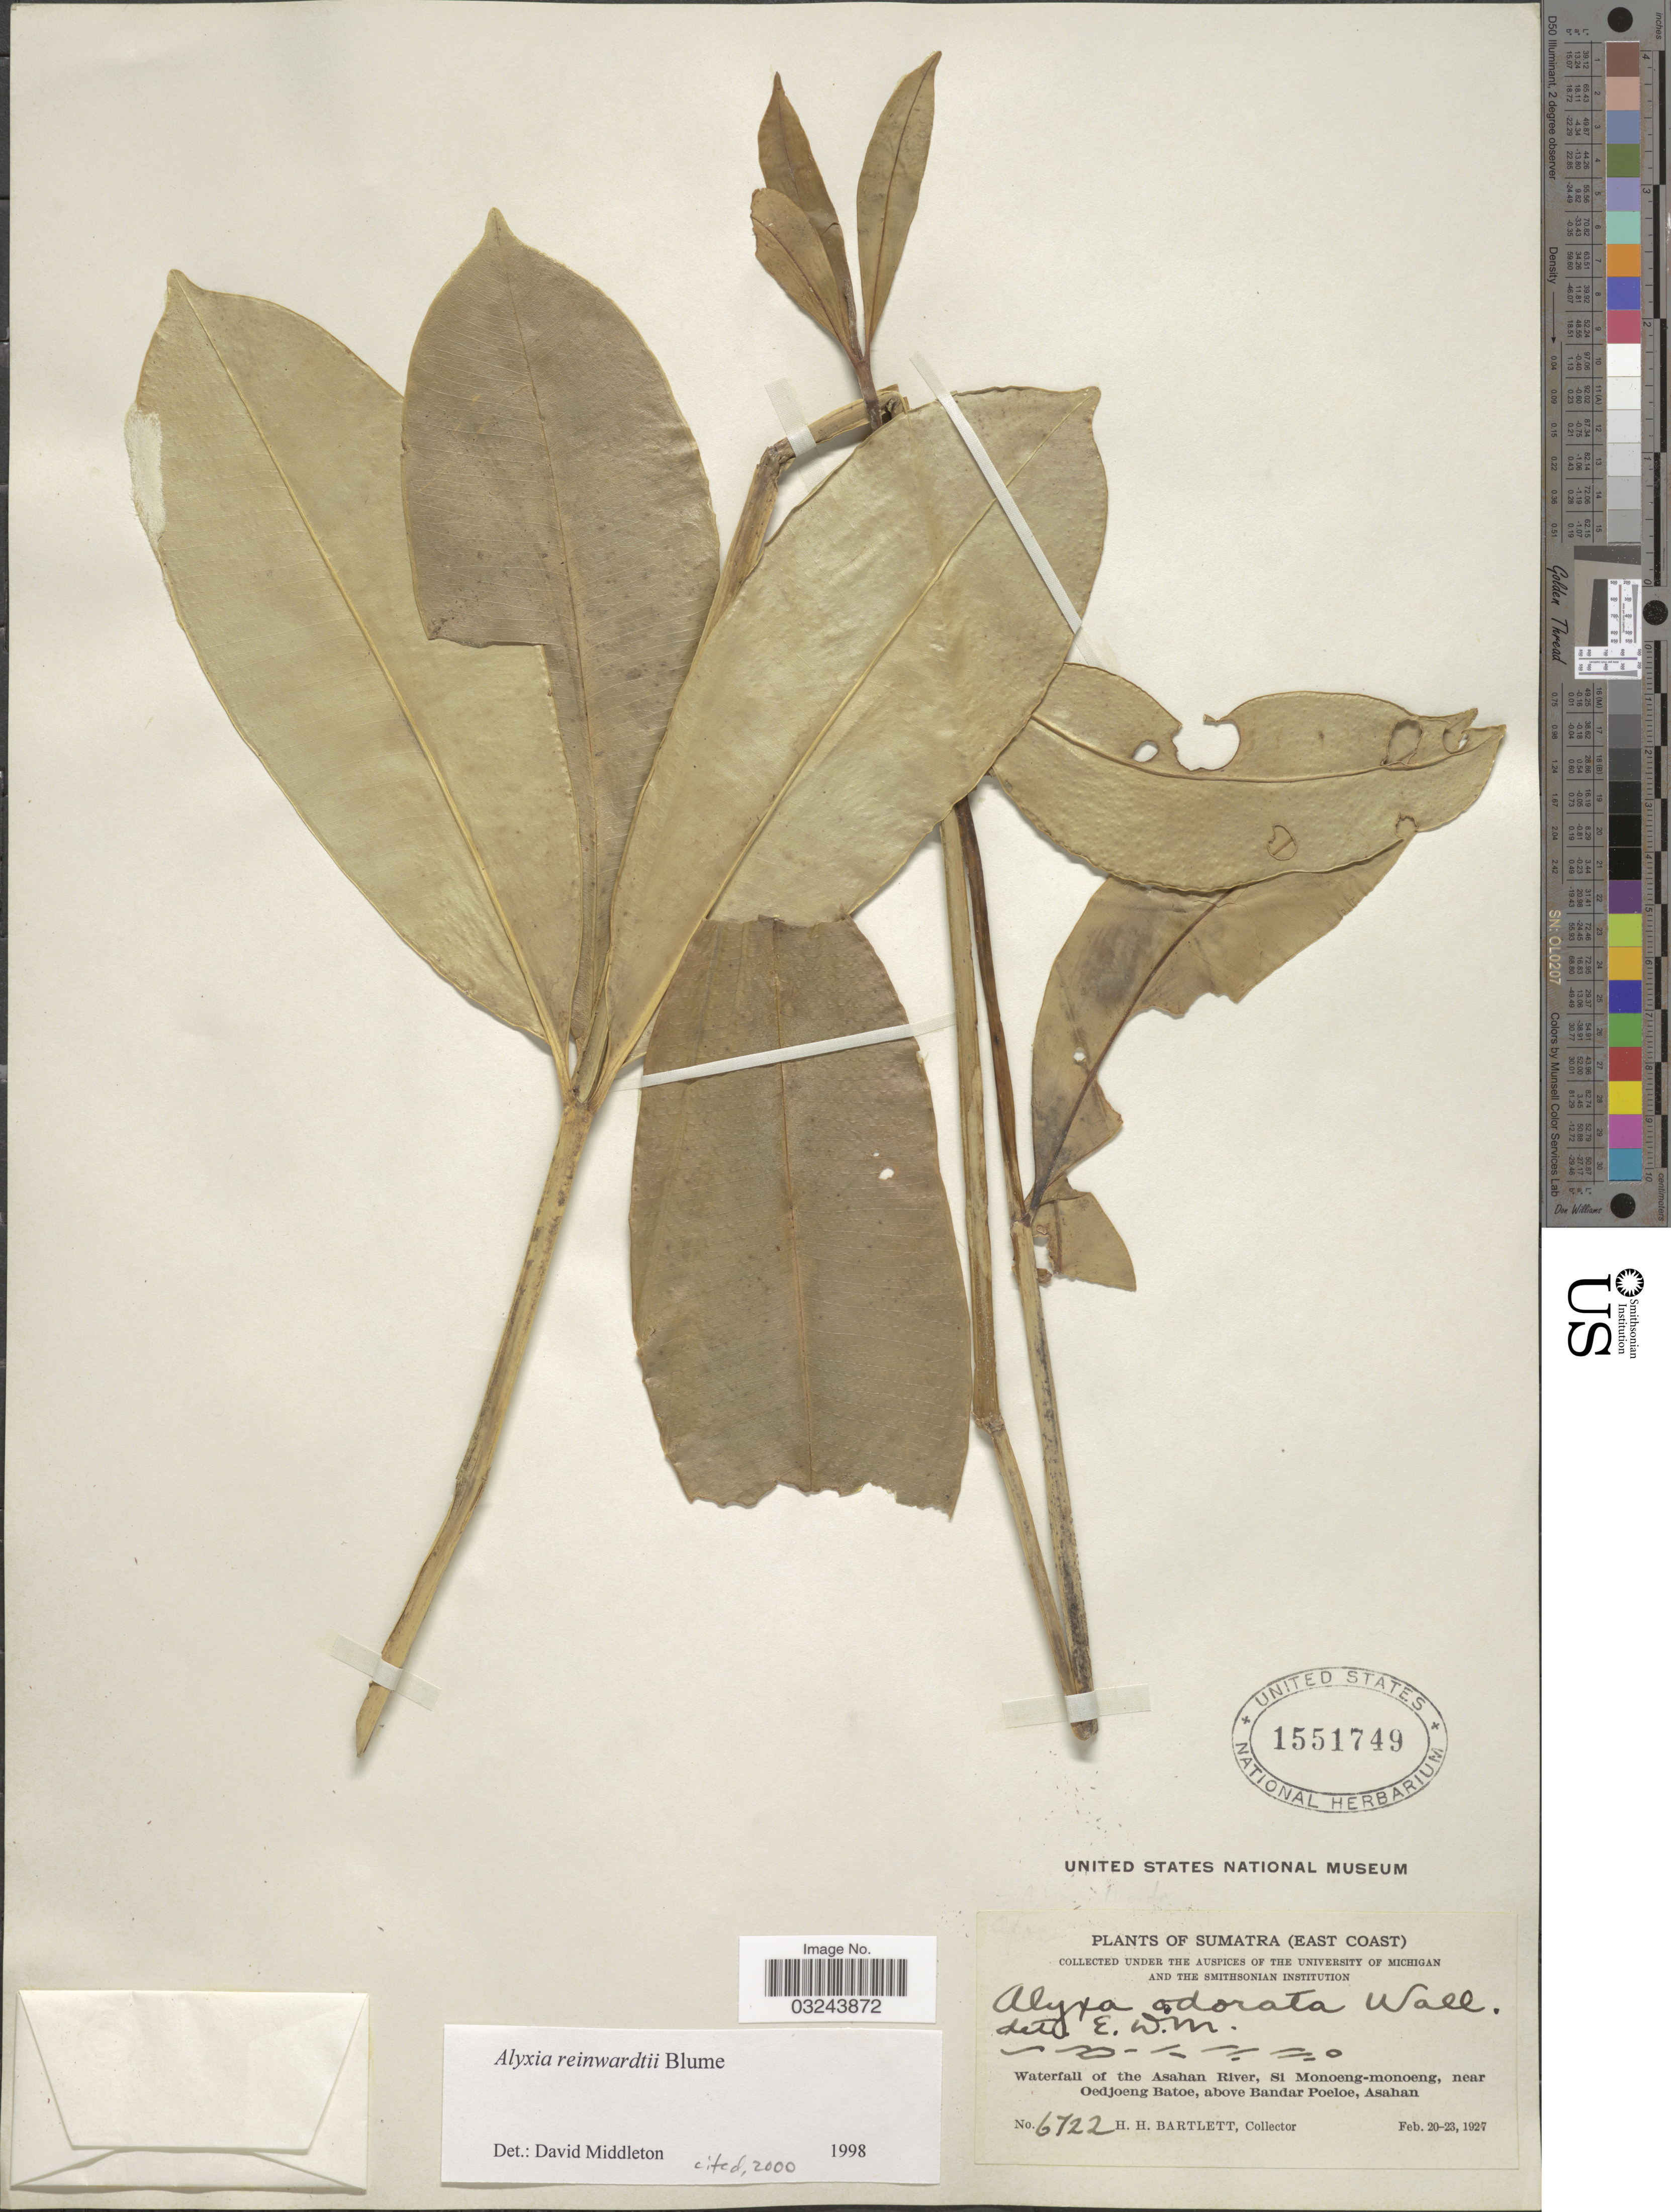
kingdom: Plantae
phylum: Tracheophyta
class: Magnoliopsida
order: Gentianales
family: Apocynaceae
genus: Alyxia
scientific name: Alyxia reinwardtii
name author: Blume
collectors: H. H. Bartlett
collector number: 6722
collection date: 1927-02-20/1927-02-23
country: Indonesia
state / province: Sumatra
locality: (East Coast). X. Waterfall of the Asahan River, Si Monoeng-monoeng, near Oedjoeng Batoe, above Bandar Poeloe, Asahan.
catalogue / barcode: US 1551749